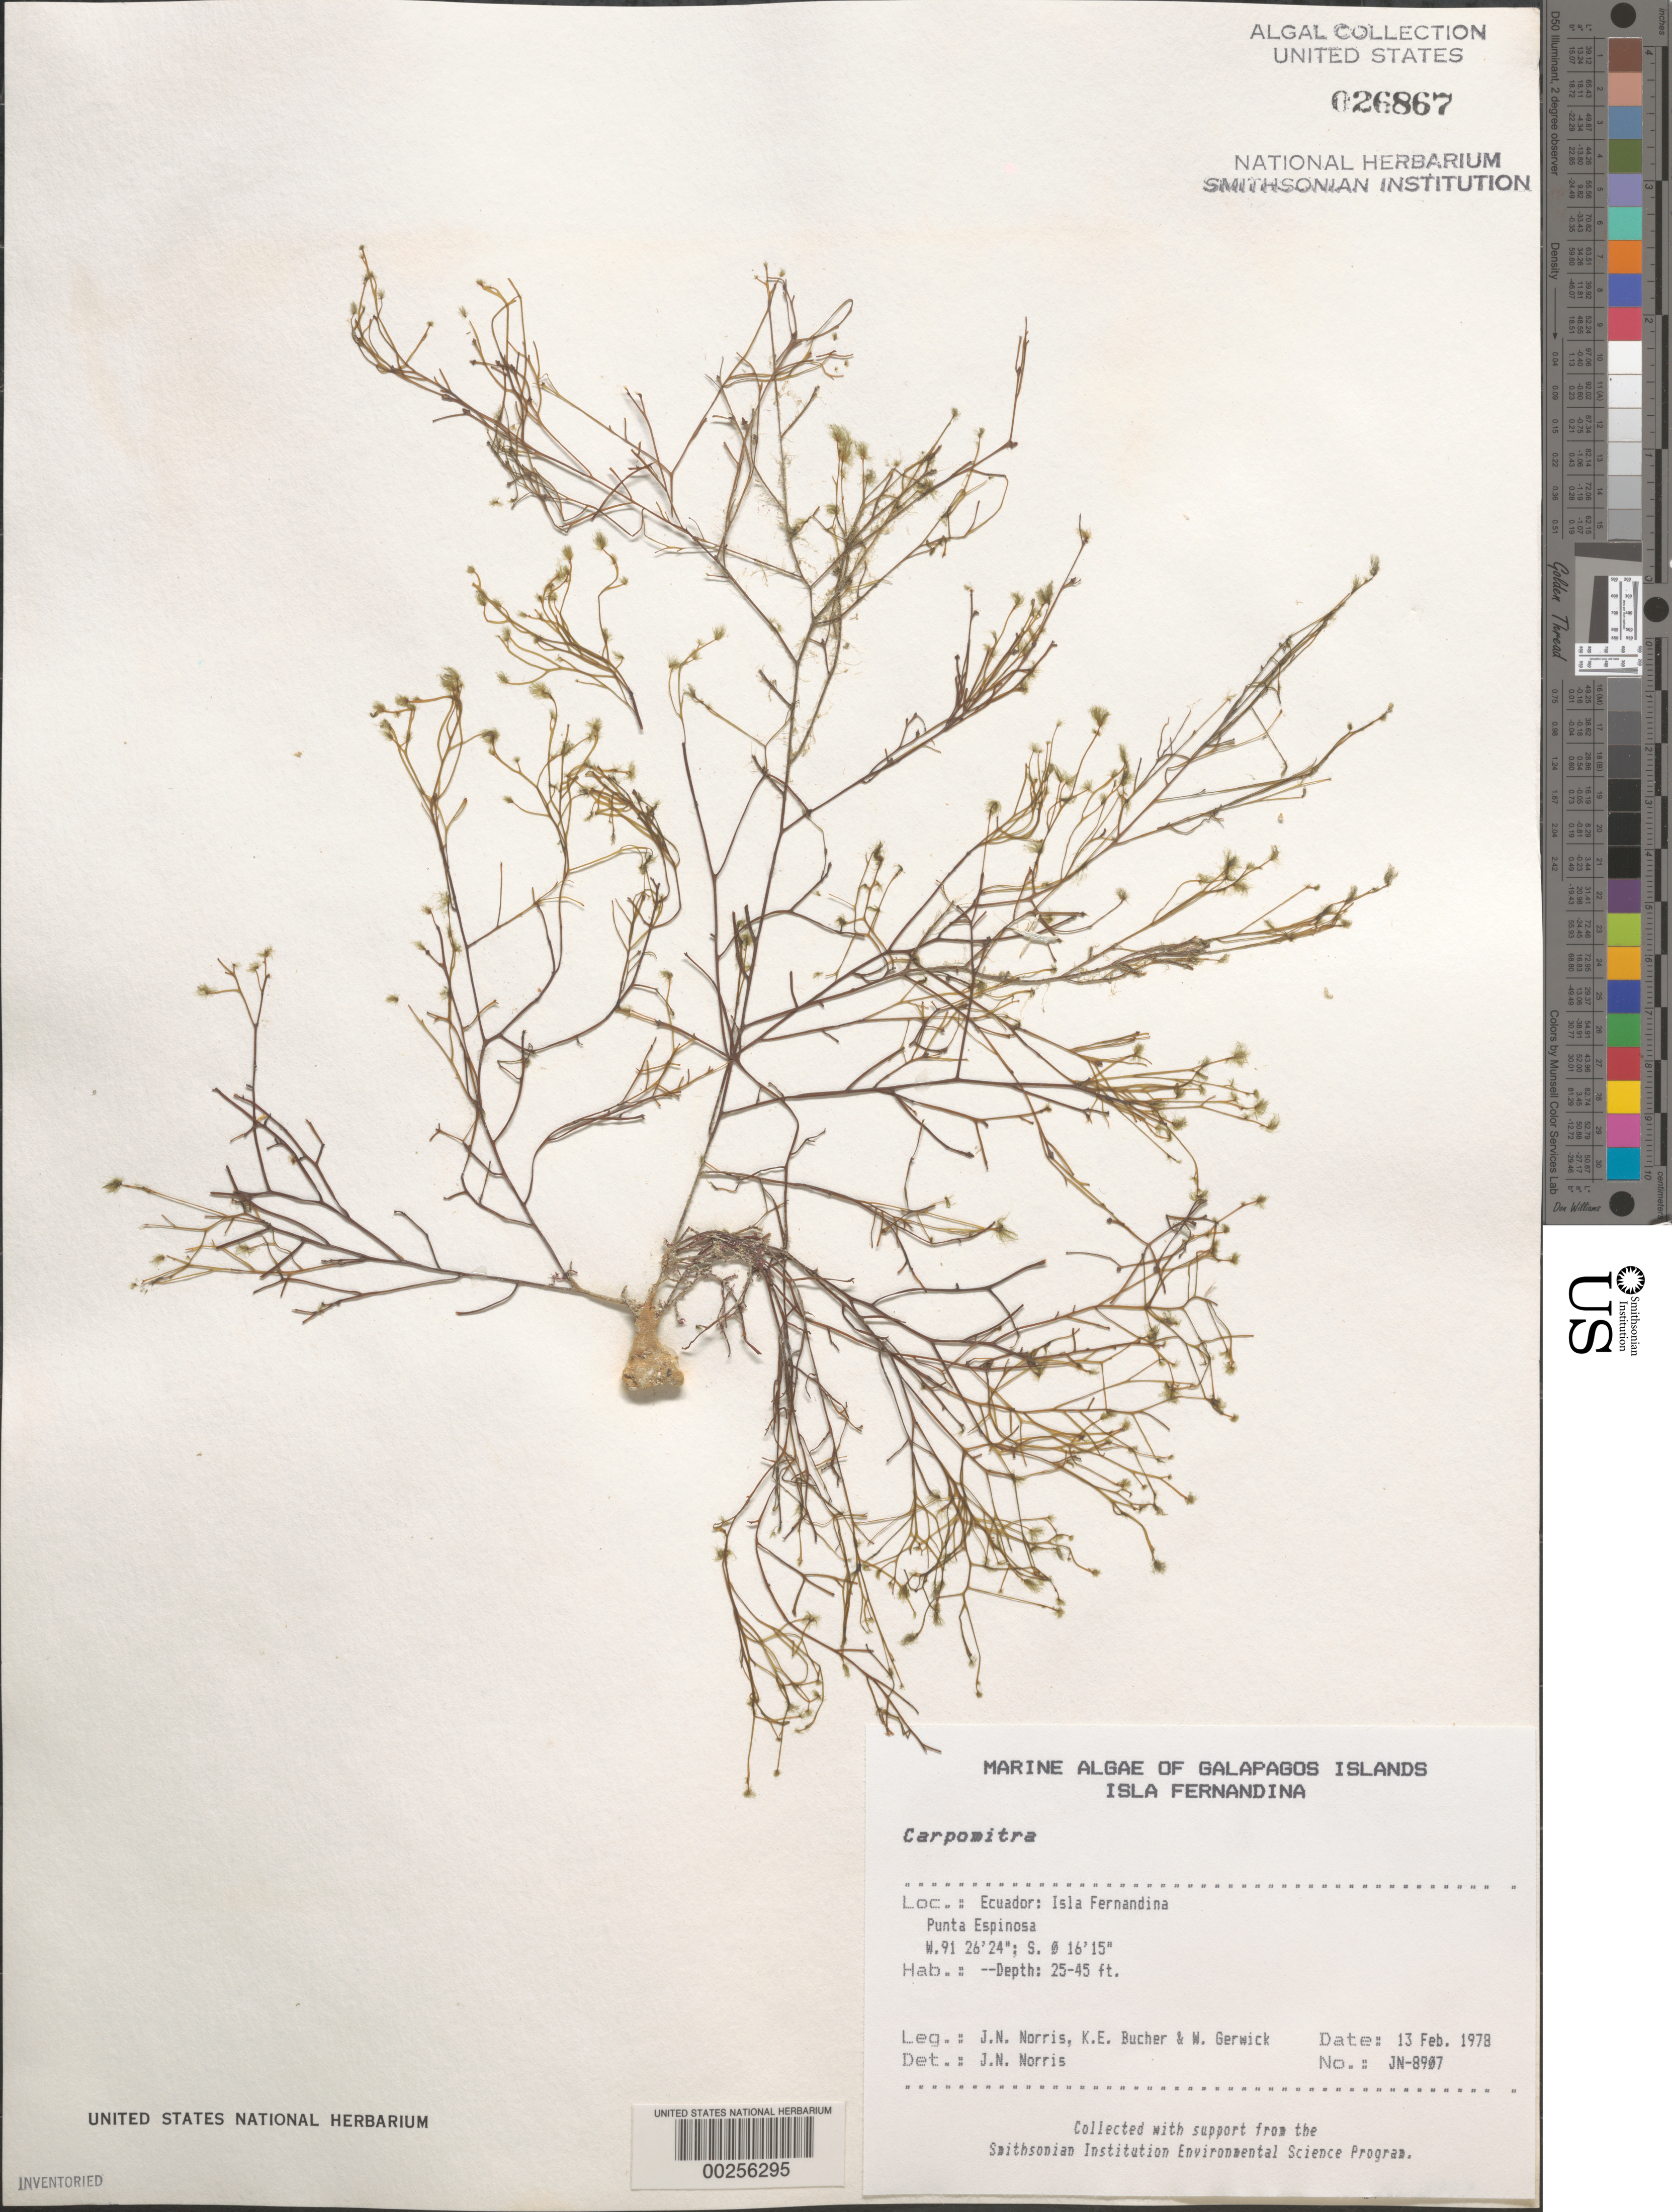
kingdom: Chromista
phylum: Ochrophyta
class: Phaeophyceae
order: Sporochnales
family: Sporochnaceae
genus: Carpomitra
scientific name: Carpomitra sp.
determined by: Norris, James N.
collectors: J. N. Norris, K. E. Bucher & W. Gerwick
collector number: JN-8907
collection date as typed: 13 Feb 1978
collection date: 1978-02-13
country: Ecuador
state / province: Colón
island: Fernandina [Narborough]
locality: Punta Espinosa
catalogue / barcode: US 26867